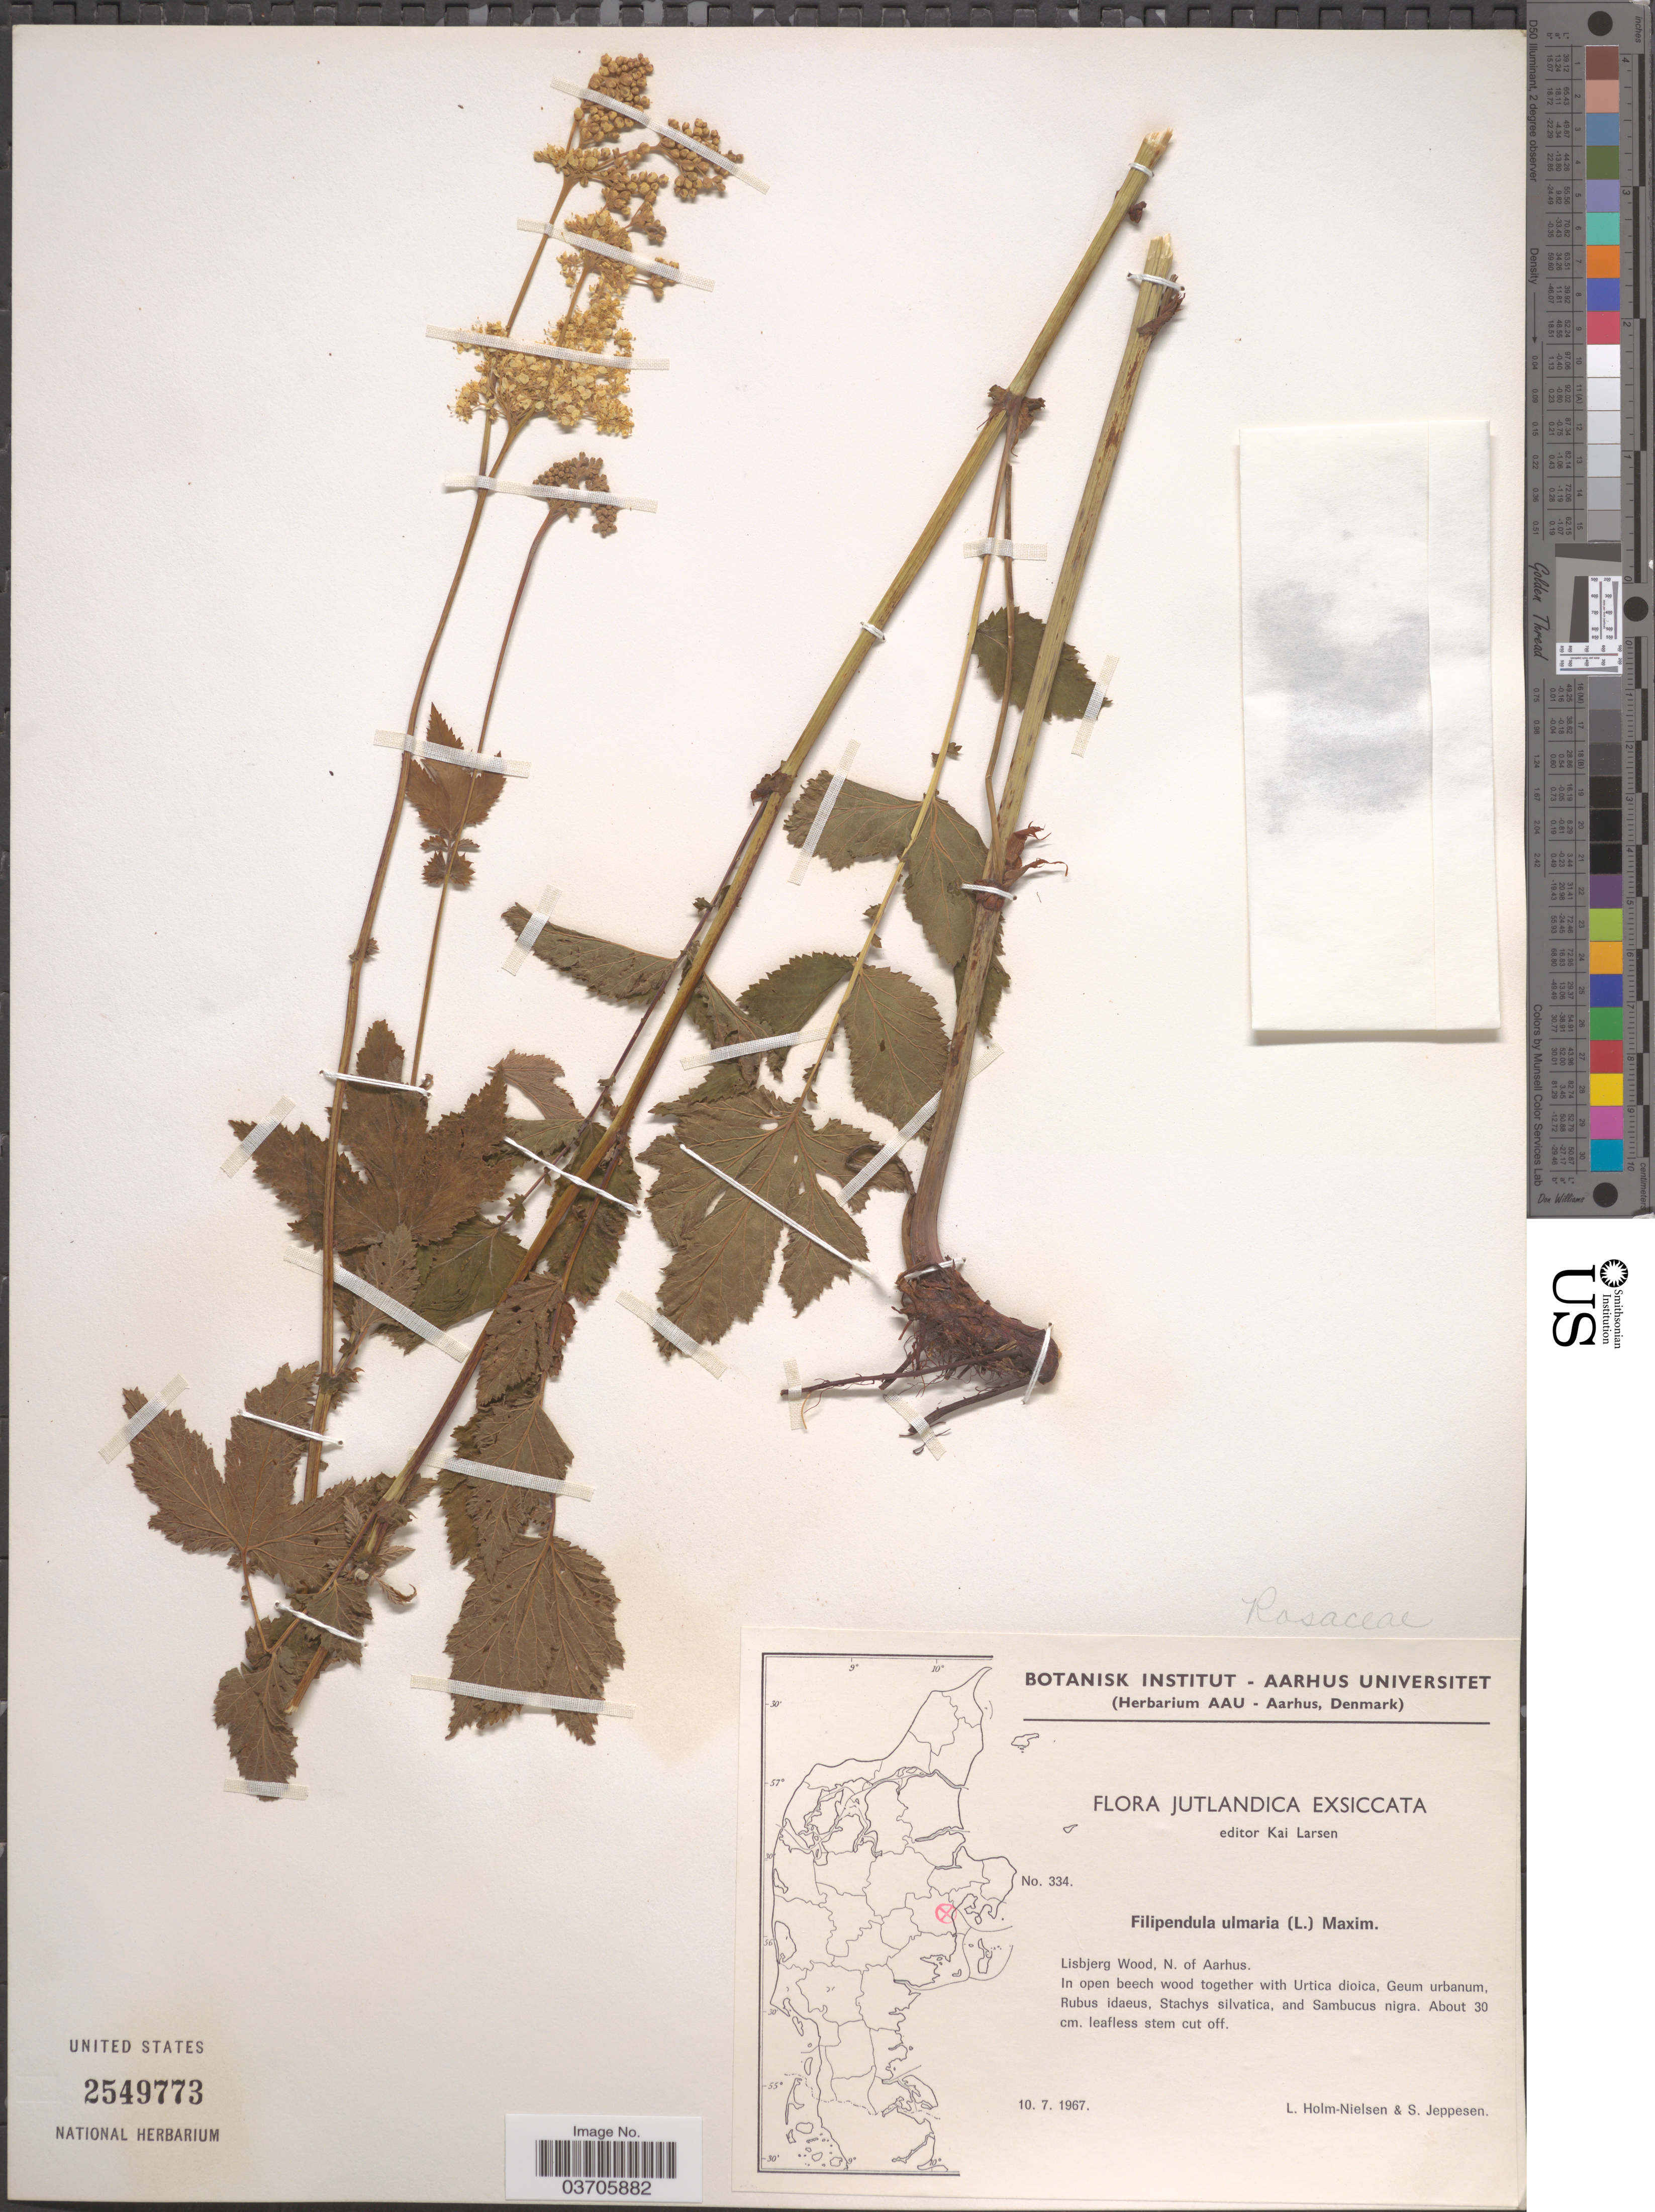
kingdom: Plantae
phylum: Tracheophyta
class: Magnoliopsida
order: Rosales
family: Rosaceae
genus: Filipendula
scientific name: Filipendula ulmaria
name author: (L.) Maxim.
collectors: L. Holm-Nielsen & S. Jeppesen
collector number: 334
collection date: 1967-07-10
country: Denmark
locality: Jutlandica. Lisbjerg Wood, N. of Aarhus.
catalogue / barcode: US 2549773